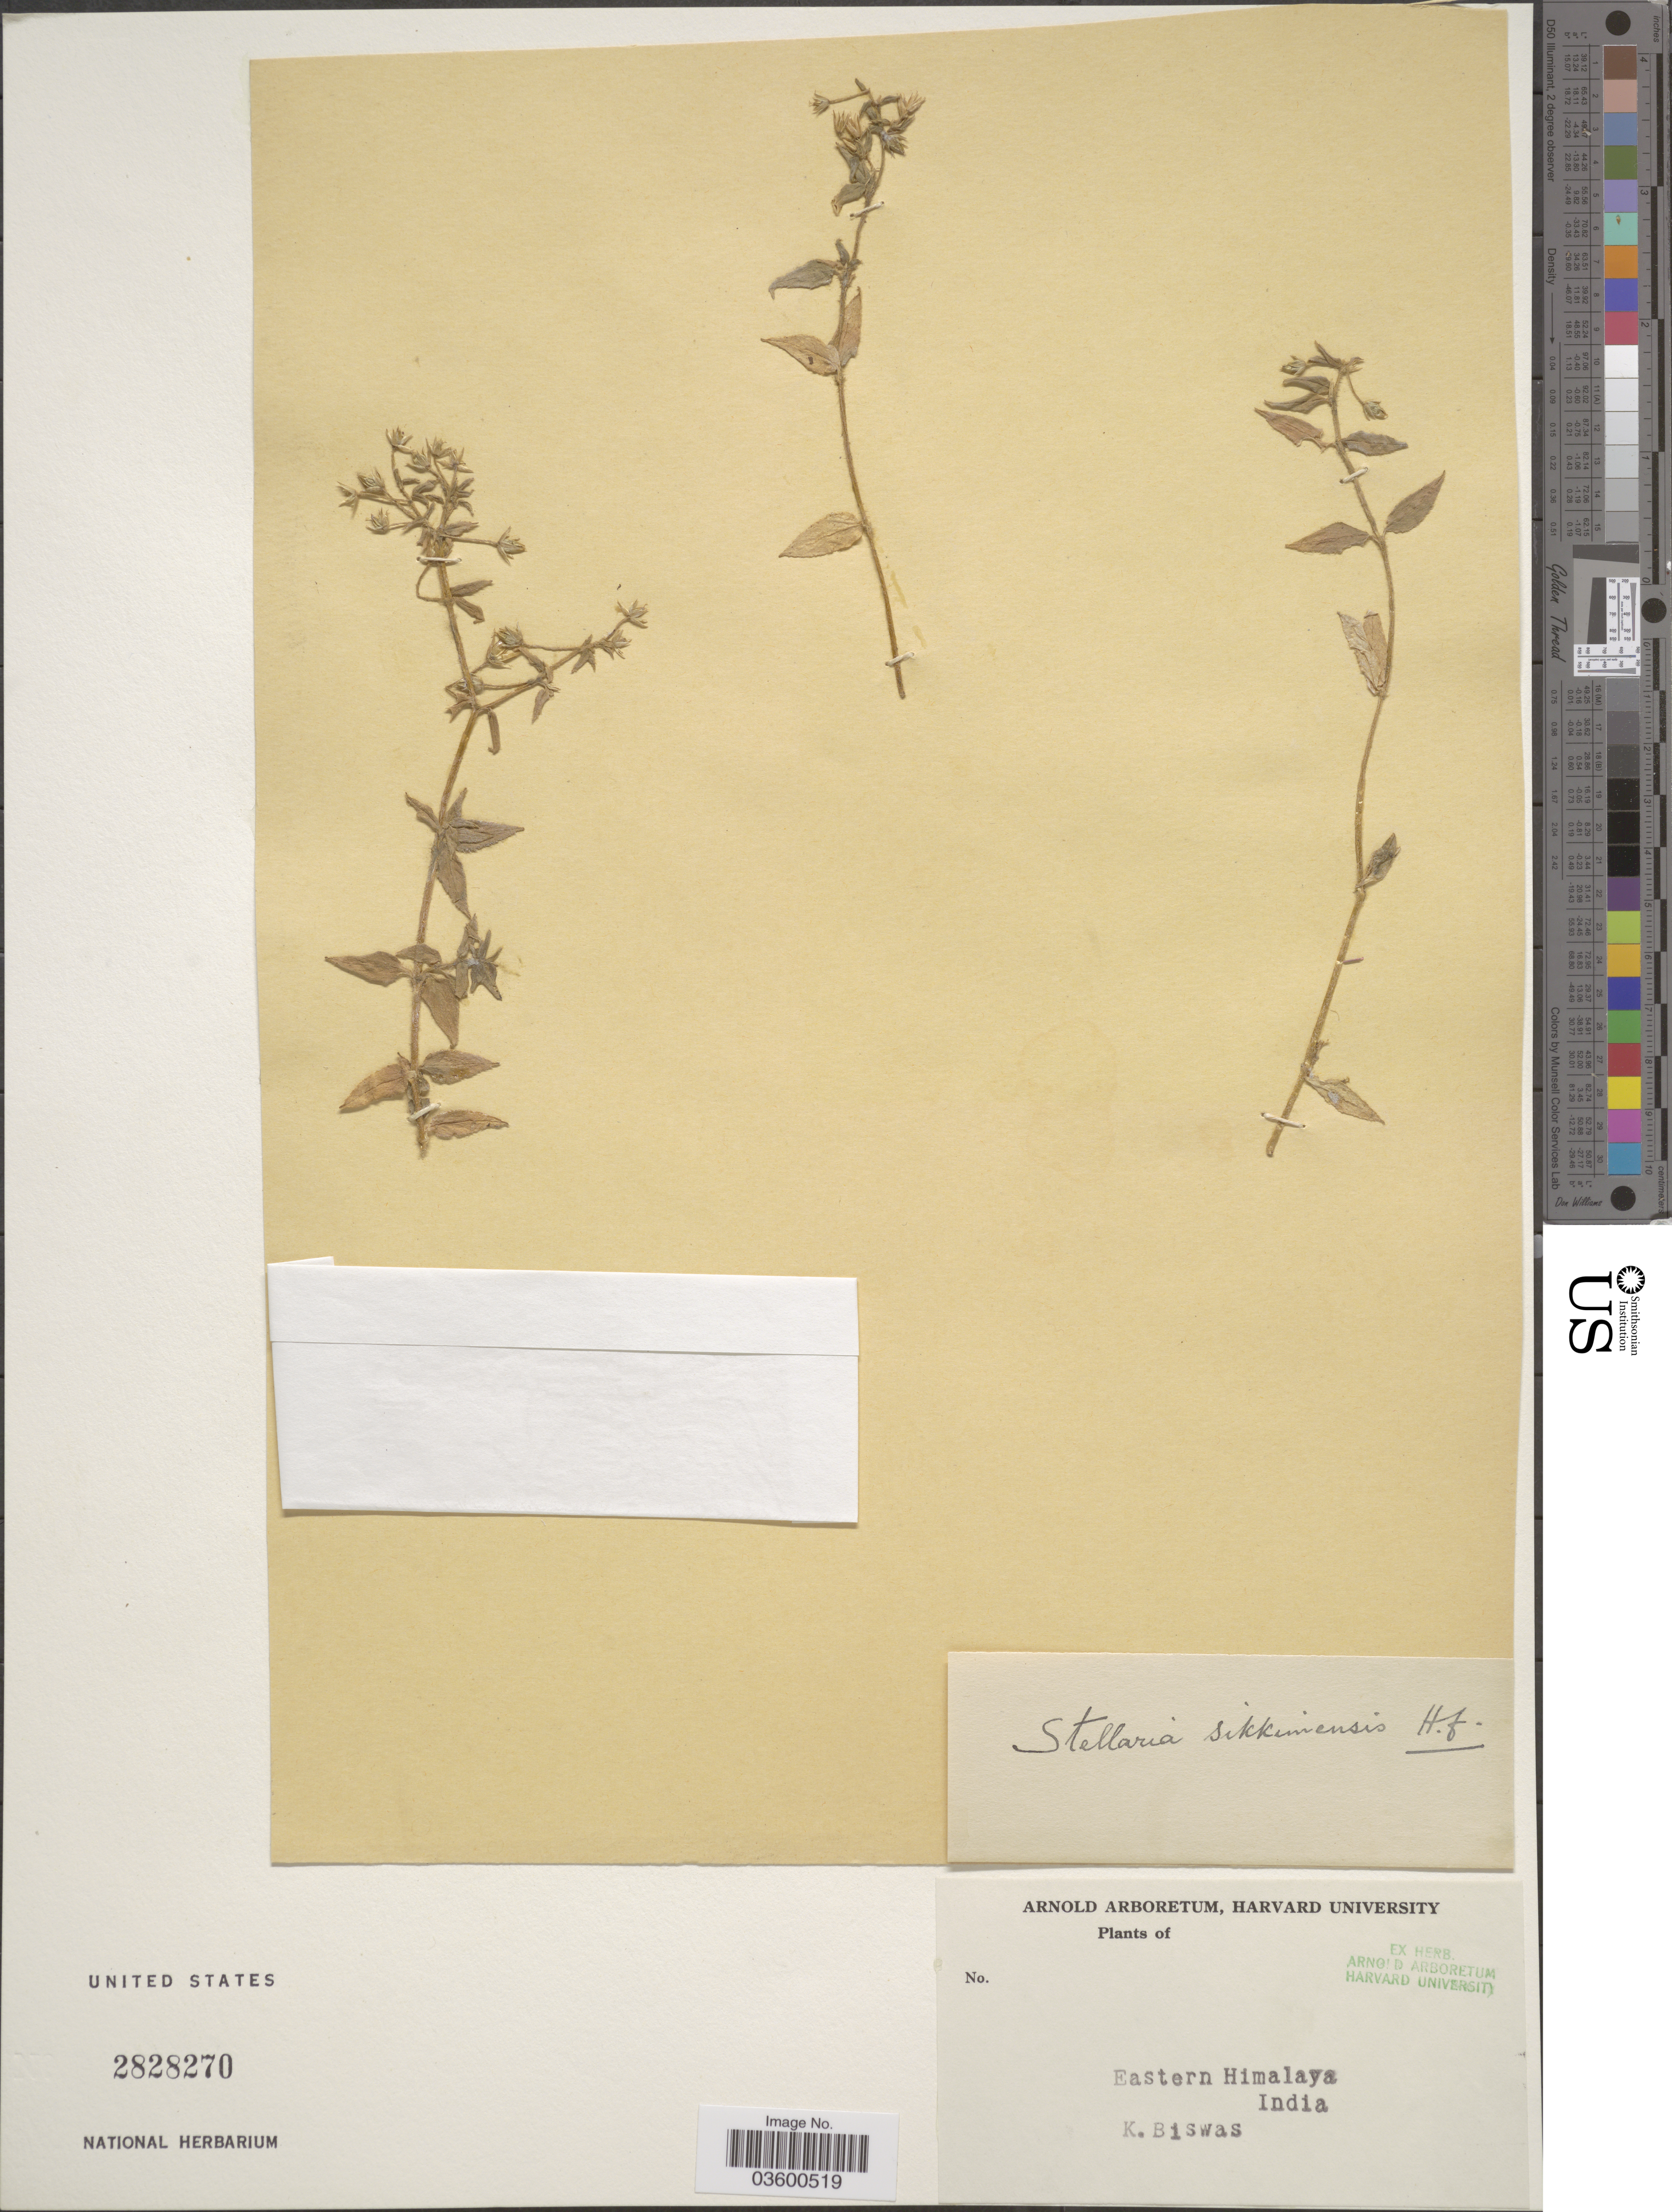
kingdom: Plantae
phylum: Tracheophyta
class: Magnoliopsida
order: Caryophyllales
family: Caryophyllaceae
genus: Stellaria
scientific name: Stellaria sikkimensis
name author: Hook. f.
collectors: K. Biswas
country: India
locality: Eastern Himalaya.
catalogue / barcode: US 2828270